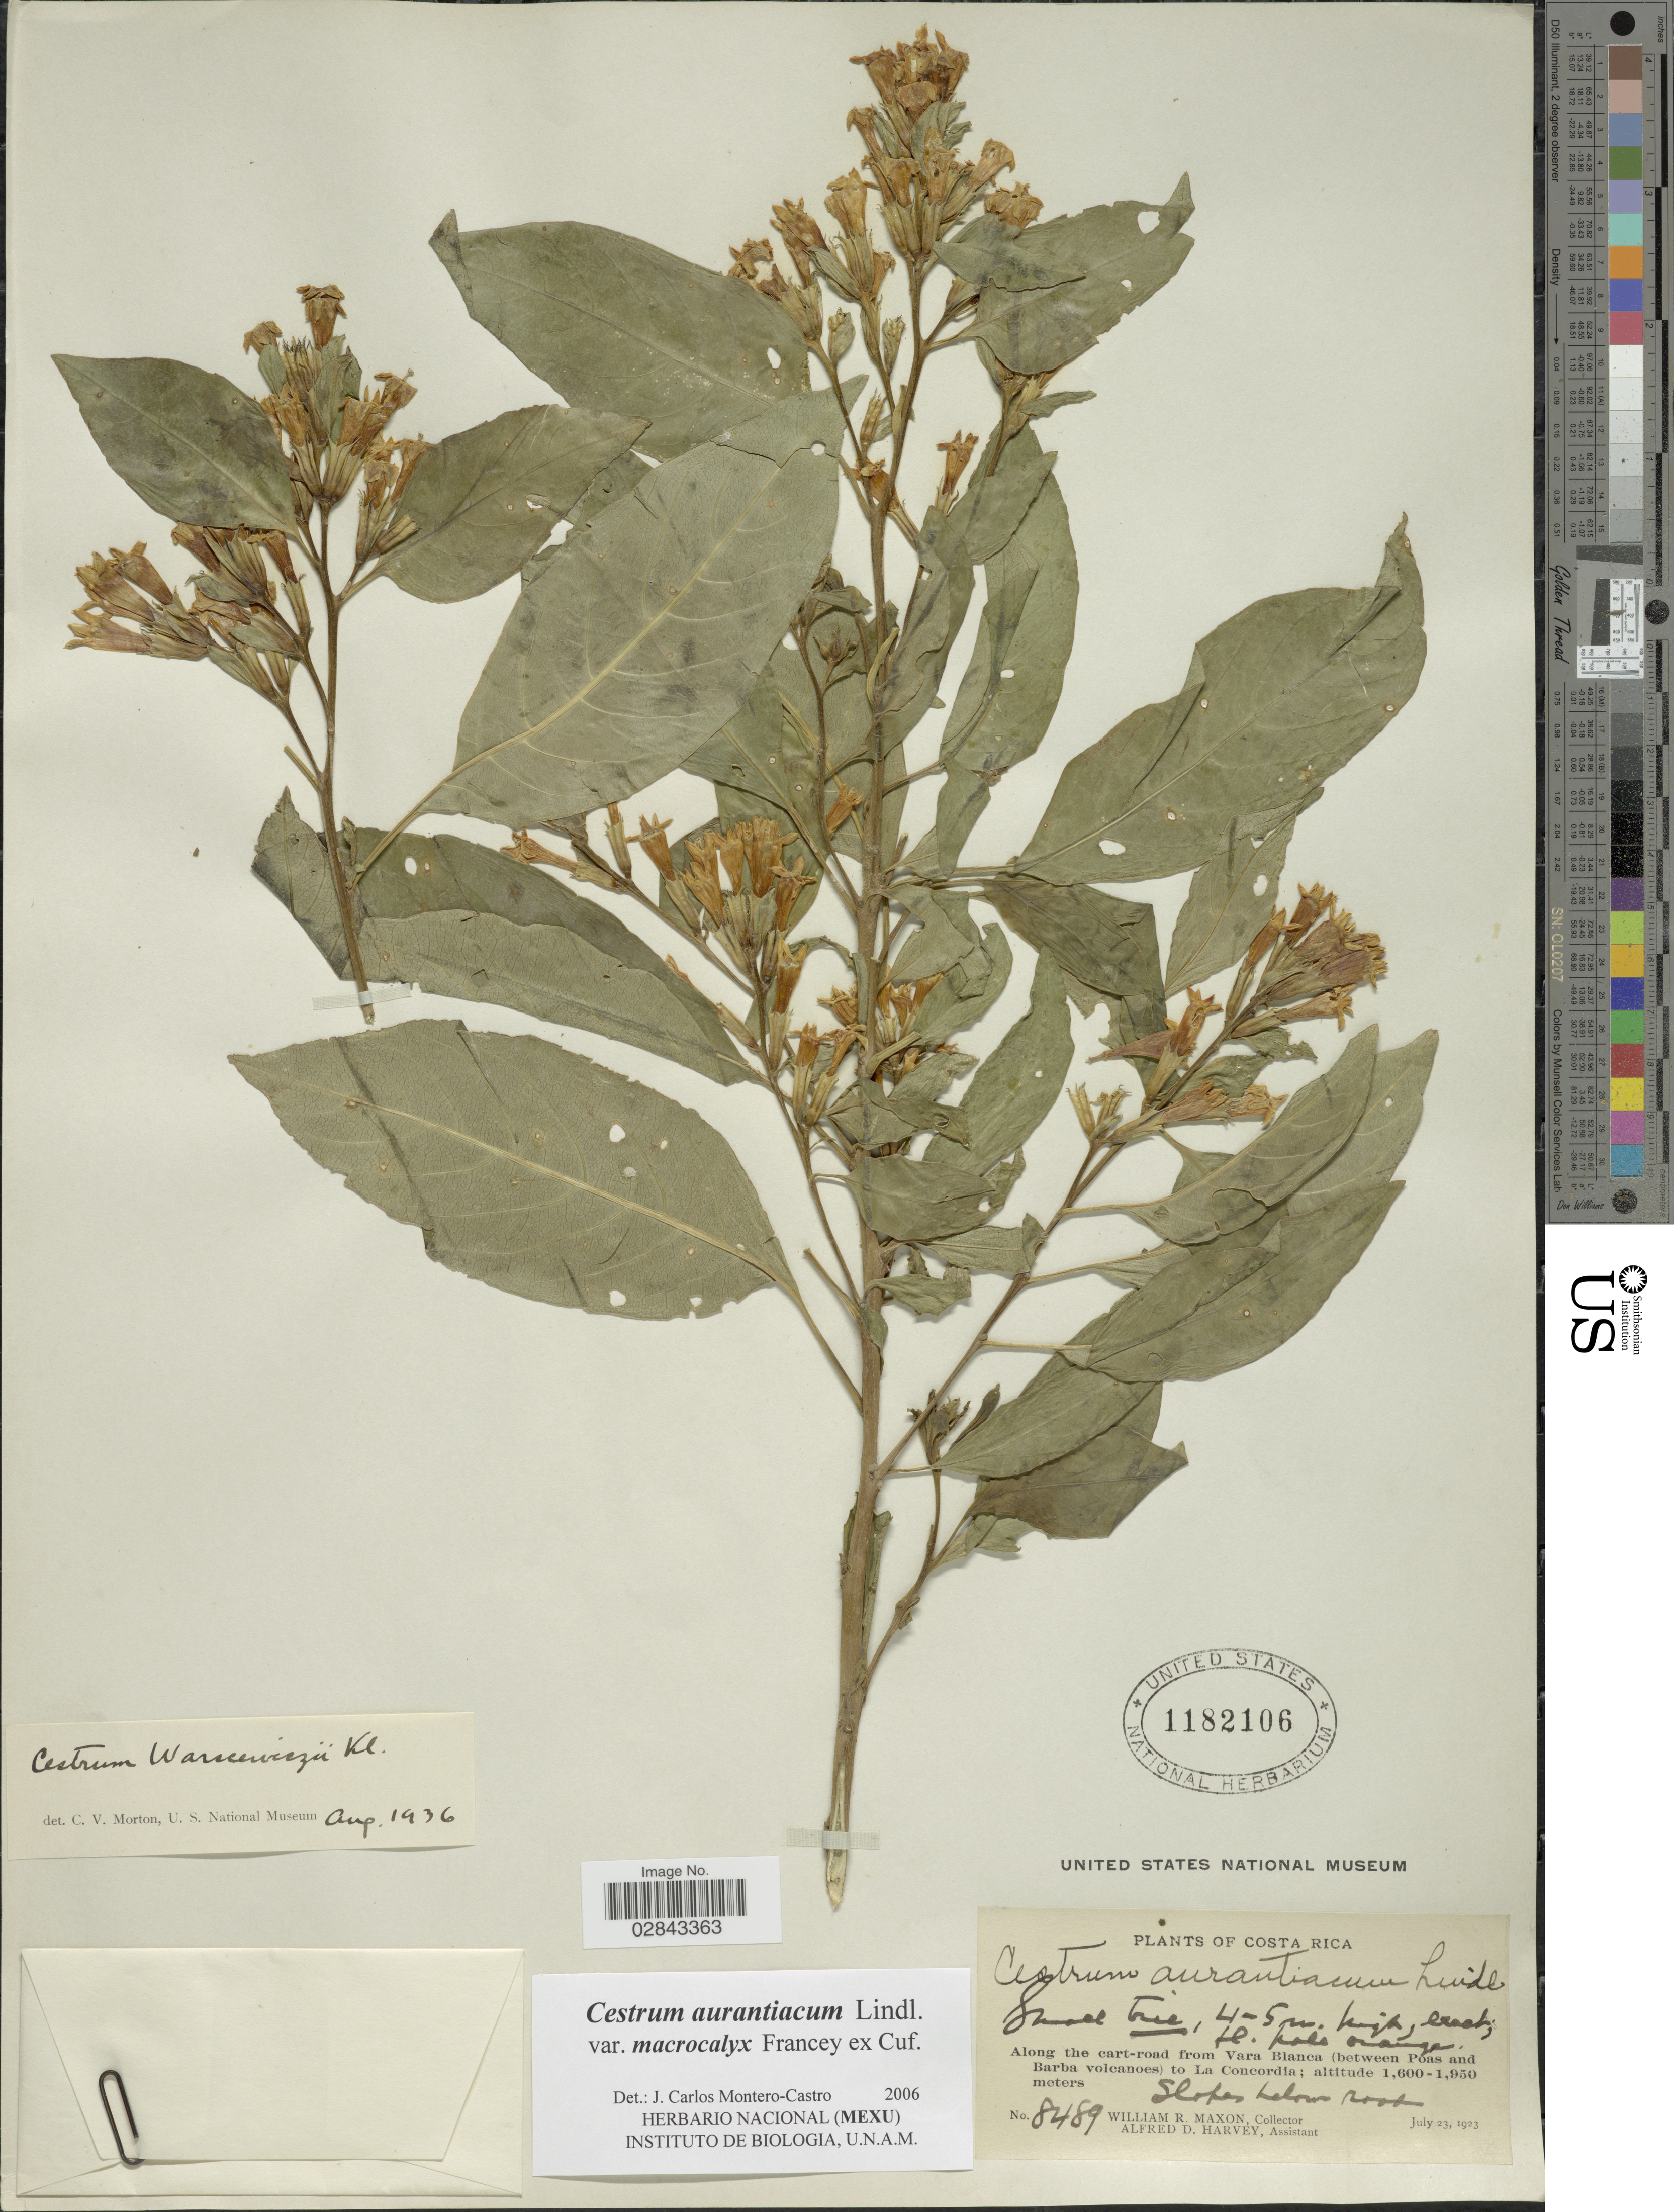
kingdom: Plantae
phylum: Tracheophyta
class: Magnoliopsida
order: Solanales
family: Solanaceae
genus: Cestrum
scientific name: Cestrum aurantiacum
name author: Lindley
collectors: W. R. Maxon & A. D. Harvey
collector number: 8489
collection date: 1923-07-23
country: Costa Rica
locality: Along the cart-road from Vara Blanca (between Poas and Barba volcanoes) to La Concordia.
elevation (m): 1600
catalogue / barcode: US 1182106